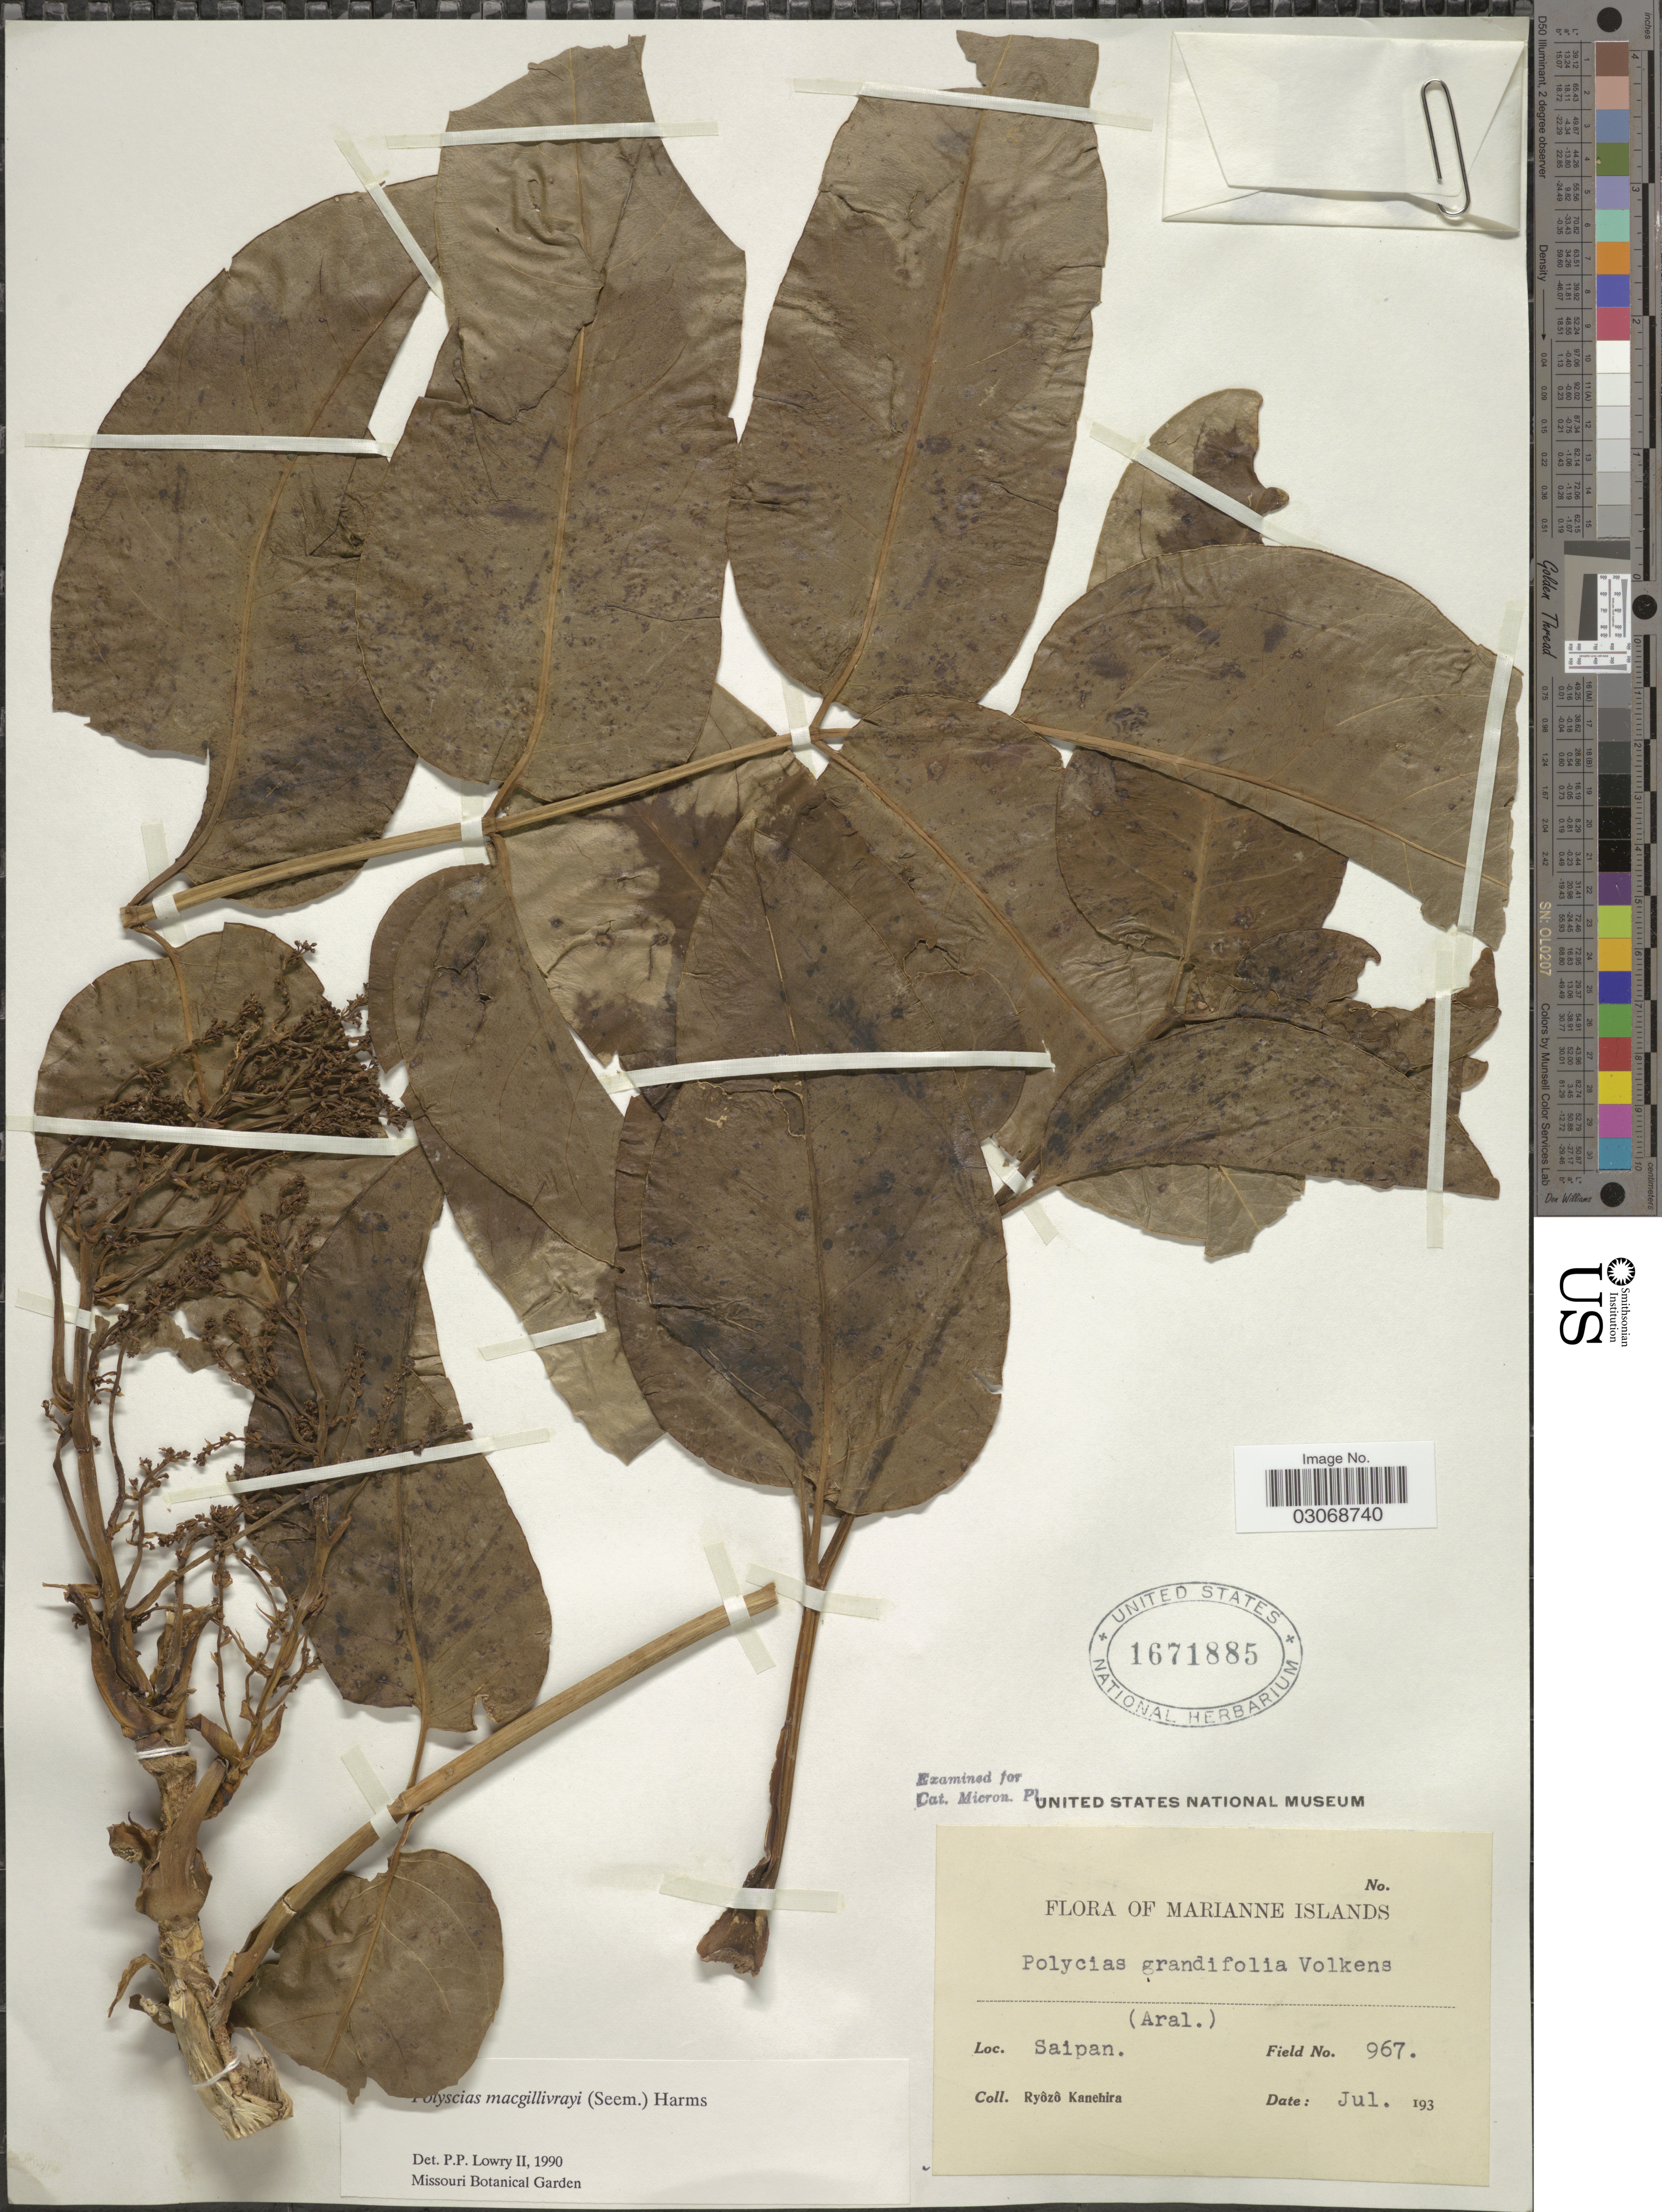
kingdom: Plantae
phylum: Tracheophyta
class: Magnoliopsida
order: Apiales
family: Araliaceae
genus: Polyscias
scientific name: Polyscias macgillivrayi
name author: Harms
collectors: R. Kanehira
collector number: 967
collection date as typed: Jul. 193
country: Northern Mariana Islands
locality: Marianne Islands, Saipan.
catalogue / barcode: US 1671885